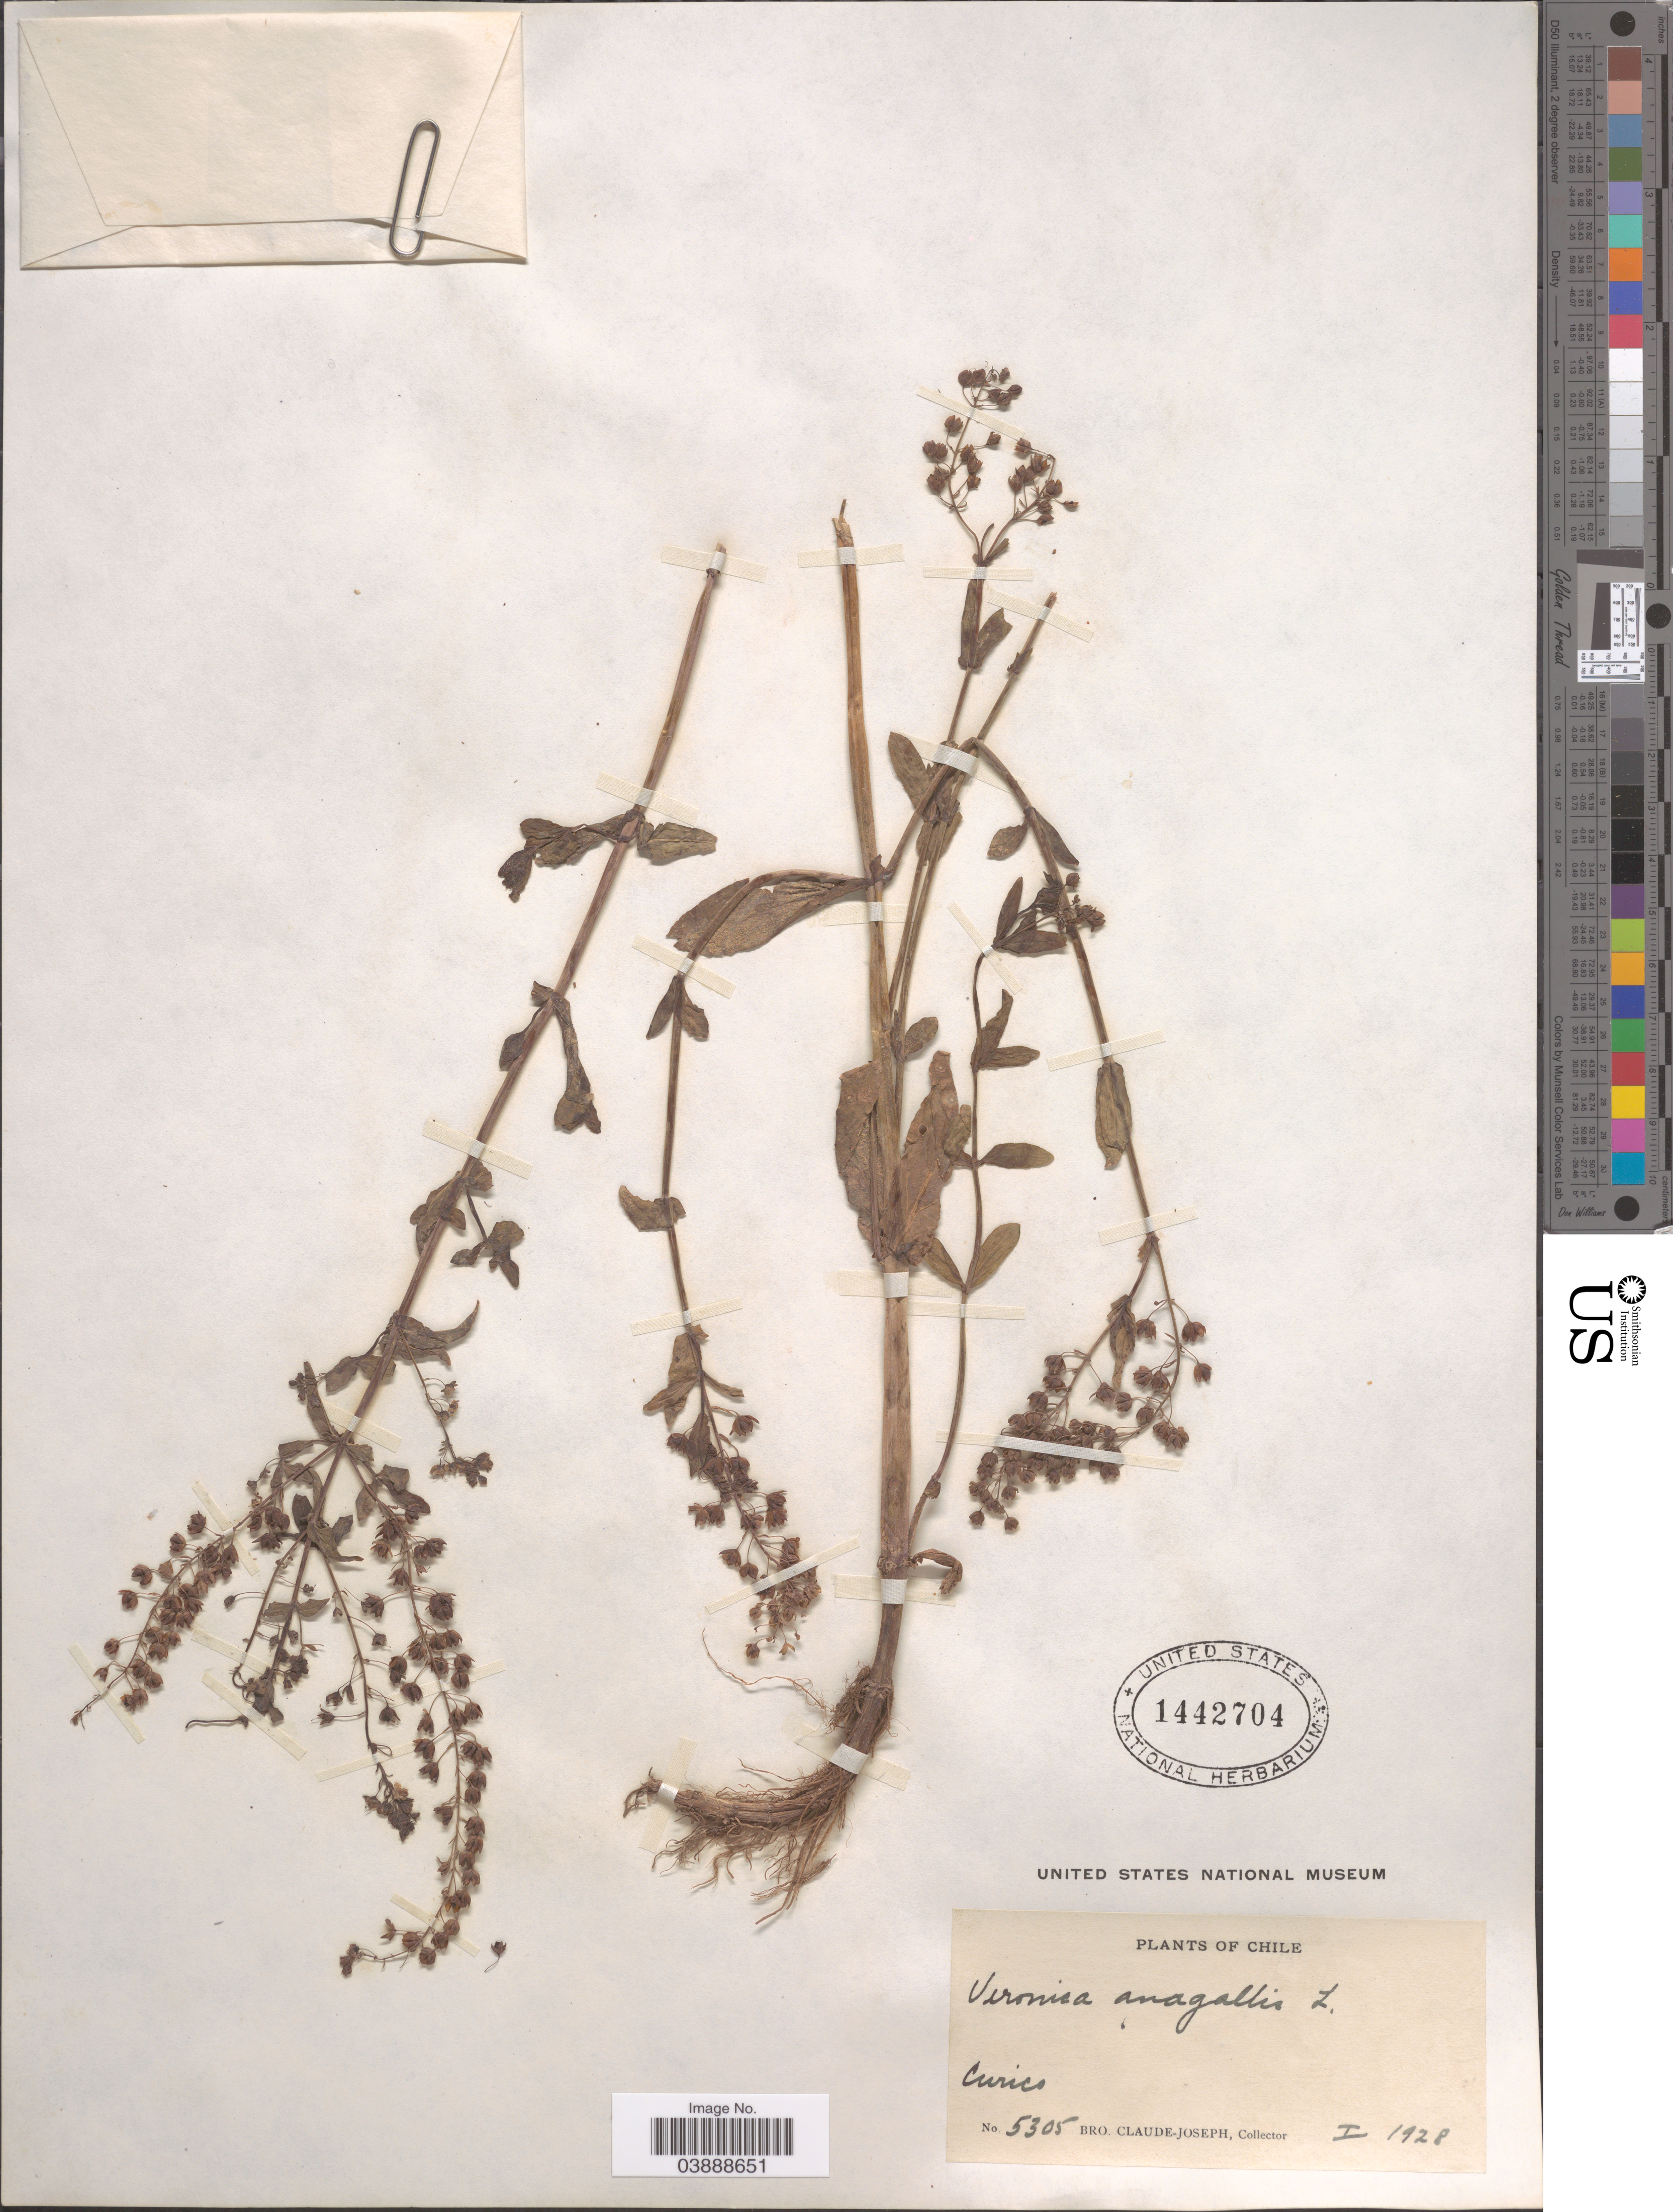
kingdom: Plantae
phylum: Tracheophyta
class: Magnoliopsida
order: Lamiales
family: Plantaginaceae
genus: Veronica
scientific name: Veronica anagallis-aquatica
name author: L.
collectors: Bro. Claude-Joseph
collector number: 5305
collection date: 1928-01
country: Chile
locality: Curico.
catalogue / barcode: US 1442704